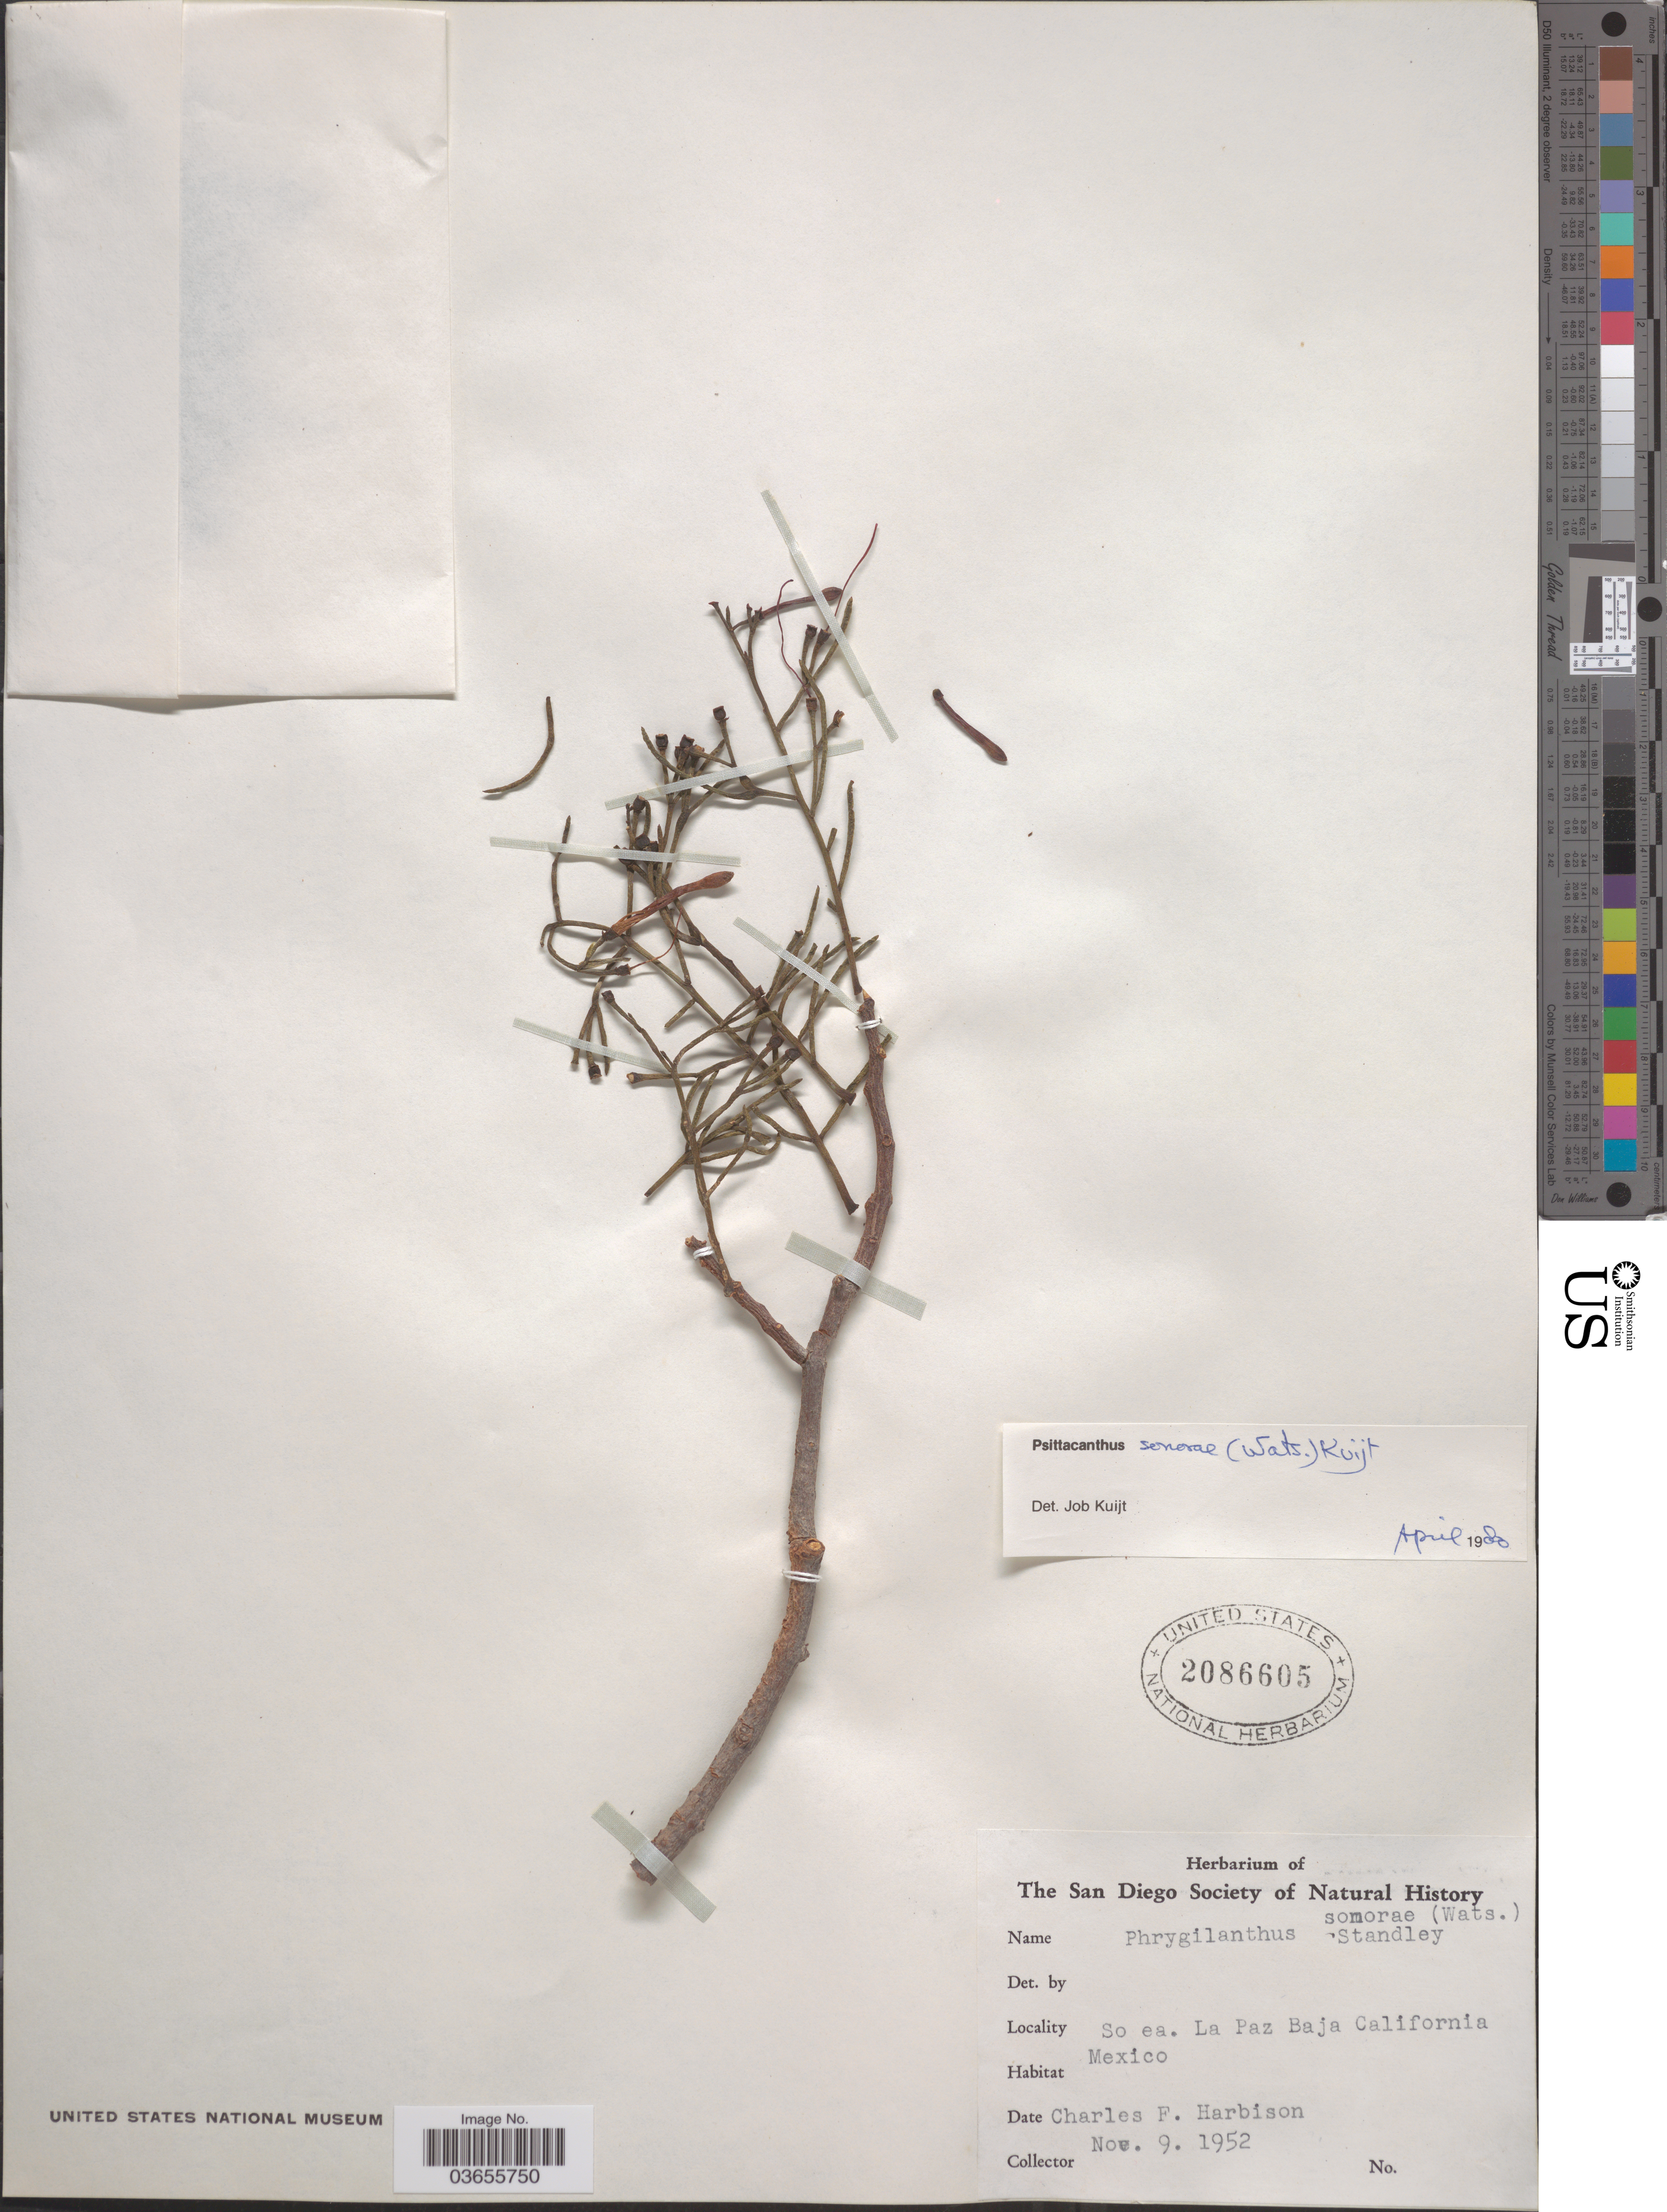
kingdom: Plantae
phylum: Tracheophyta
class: Magnoliopsida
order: Santalales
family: Loranthaceae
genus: Psittacanthus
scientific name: Psittacanthus sonorae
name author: (S. Watson) Kuijt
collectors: C. F. Harbison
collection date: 1952-11-09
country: Mexico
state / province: Baja California Sur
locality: So ea. La Paz.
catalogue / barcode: US 2086605